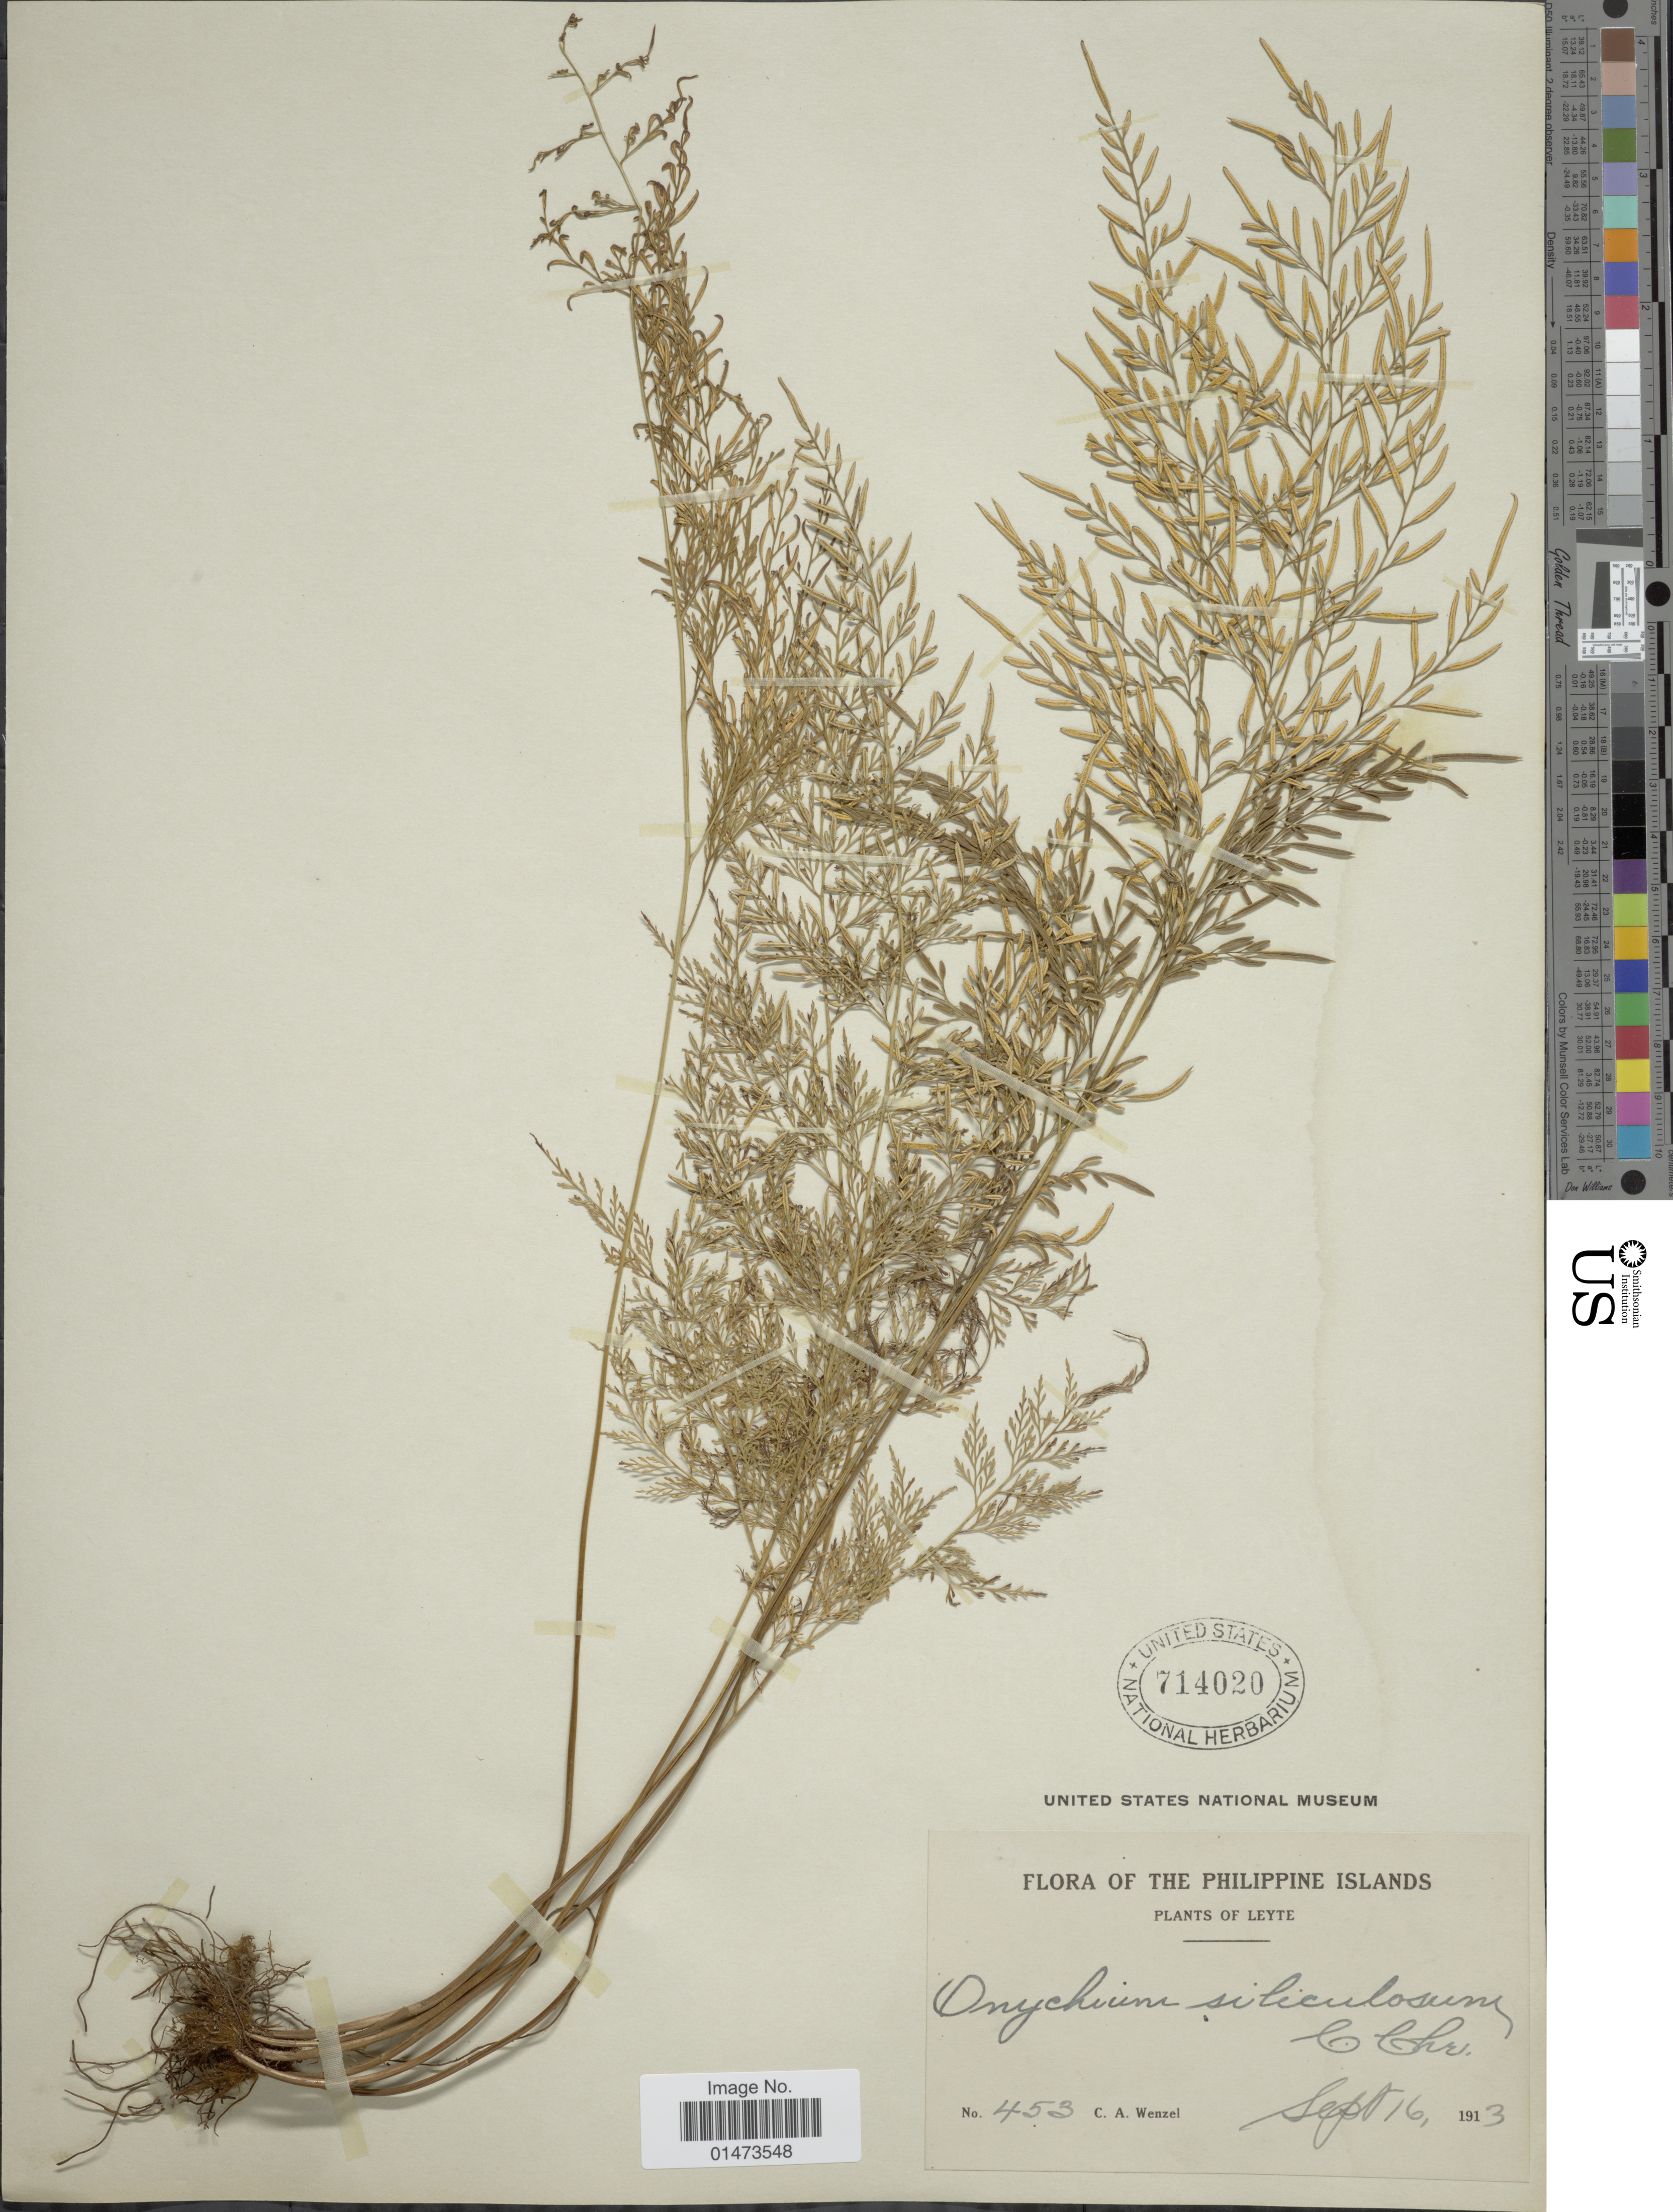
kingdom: Plantae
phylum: Tracheophyta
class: Polypodiopsida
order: Polypodiales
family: Pteridaceae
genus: Onychium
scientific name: Onychium siliculosum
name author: (Desv.) C. Chr.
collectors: C. Wenzel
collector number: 453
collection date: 1913-09-16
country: Philippines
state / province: Eastern Visayas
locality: Leyte.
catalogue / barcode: US 714020